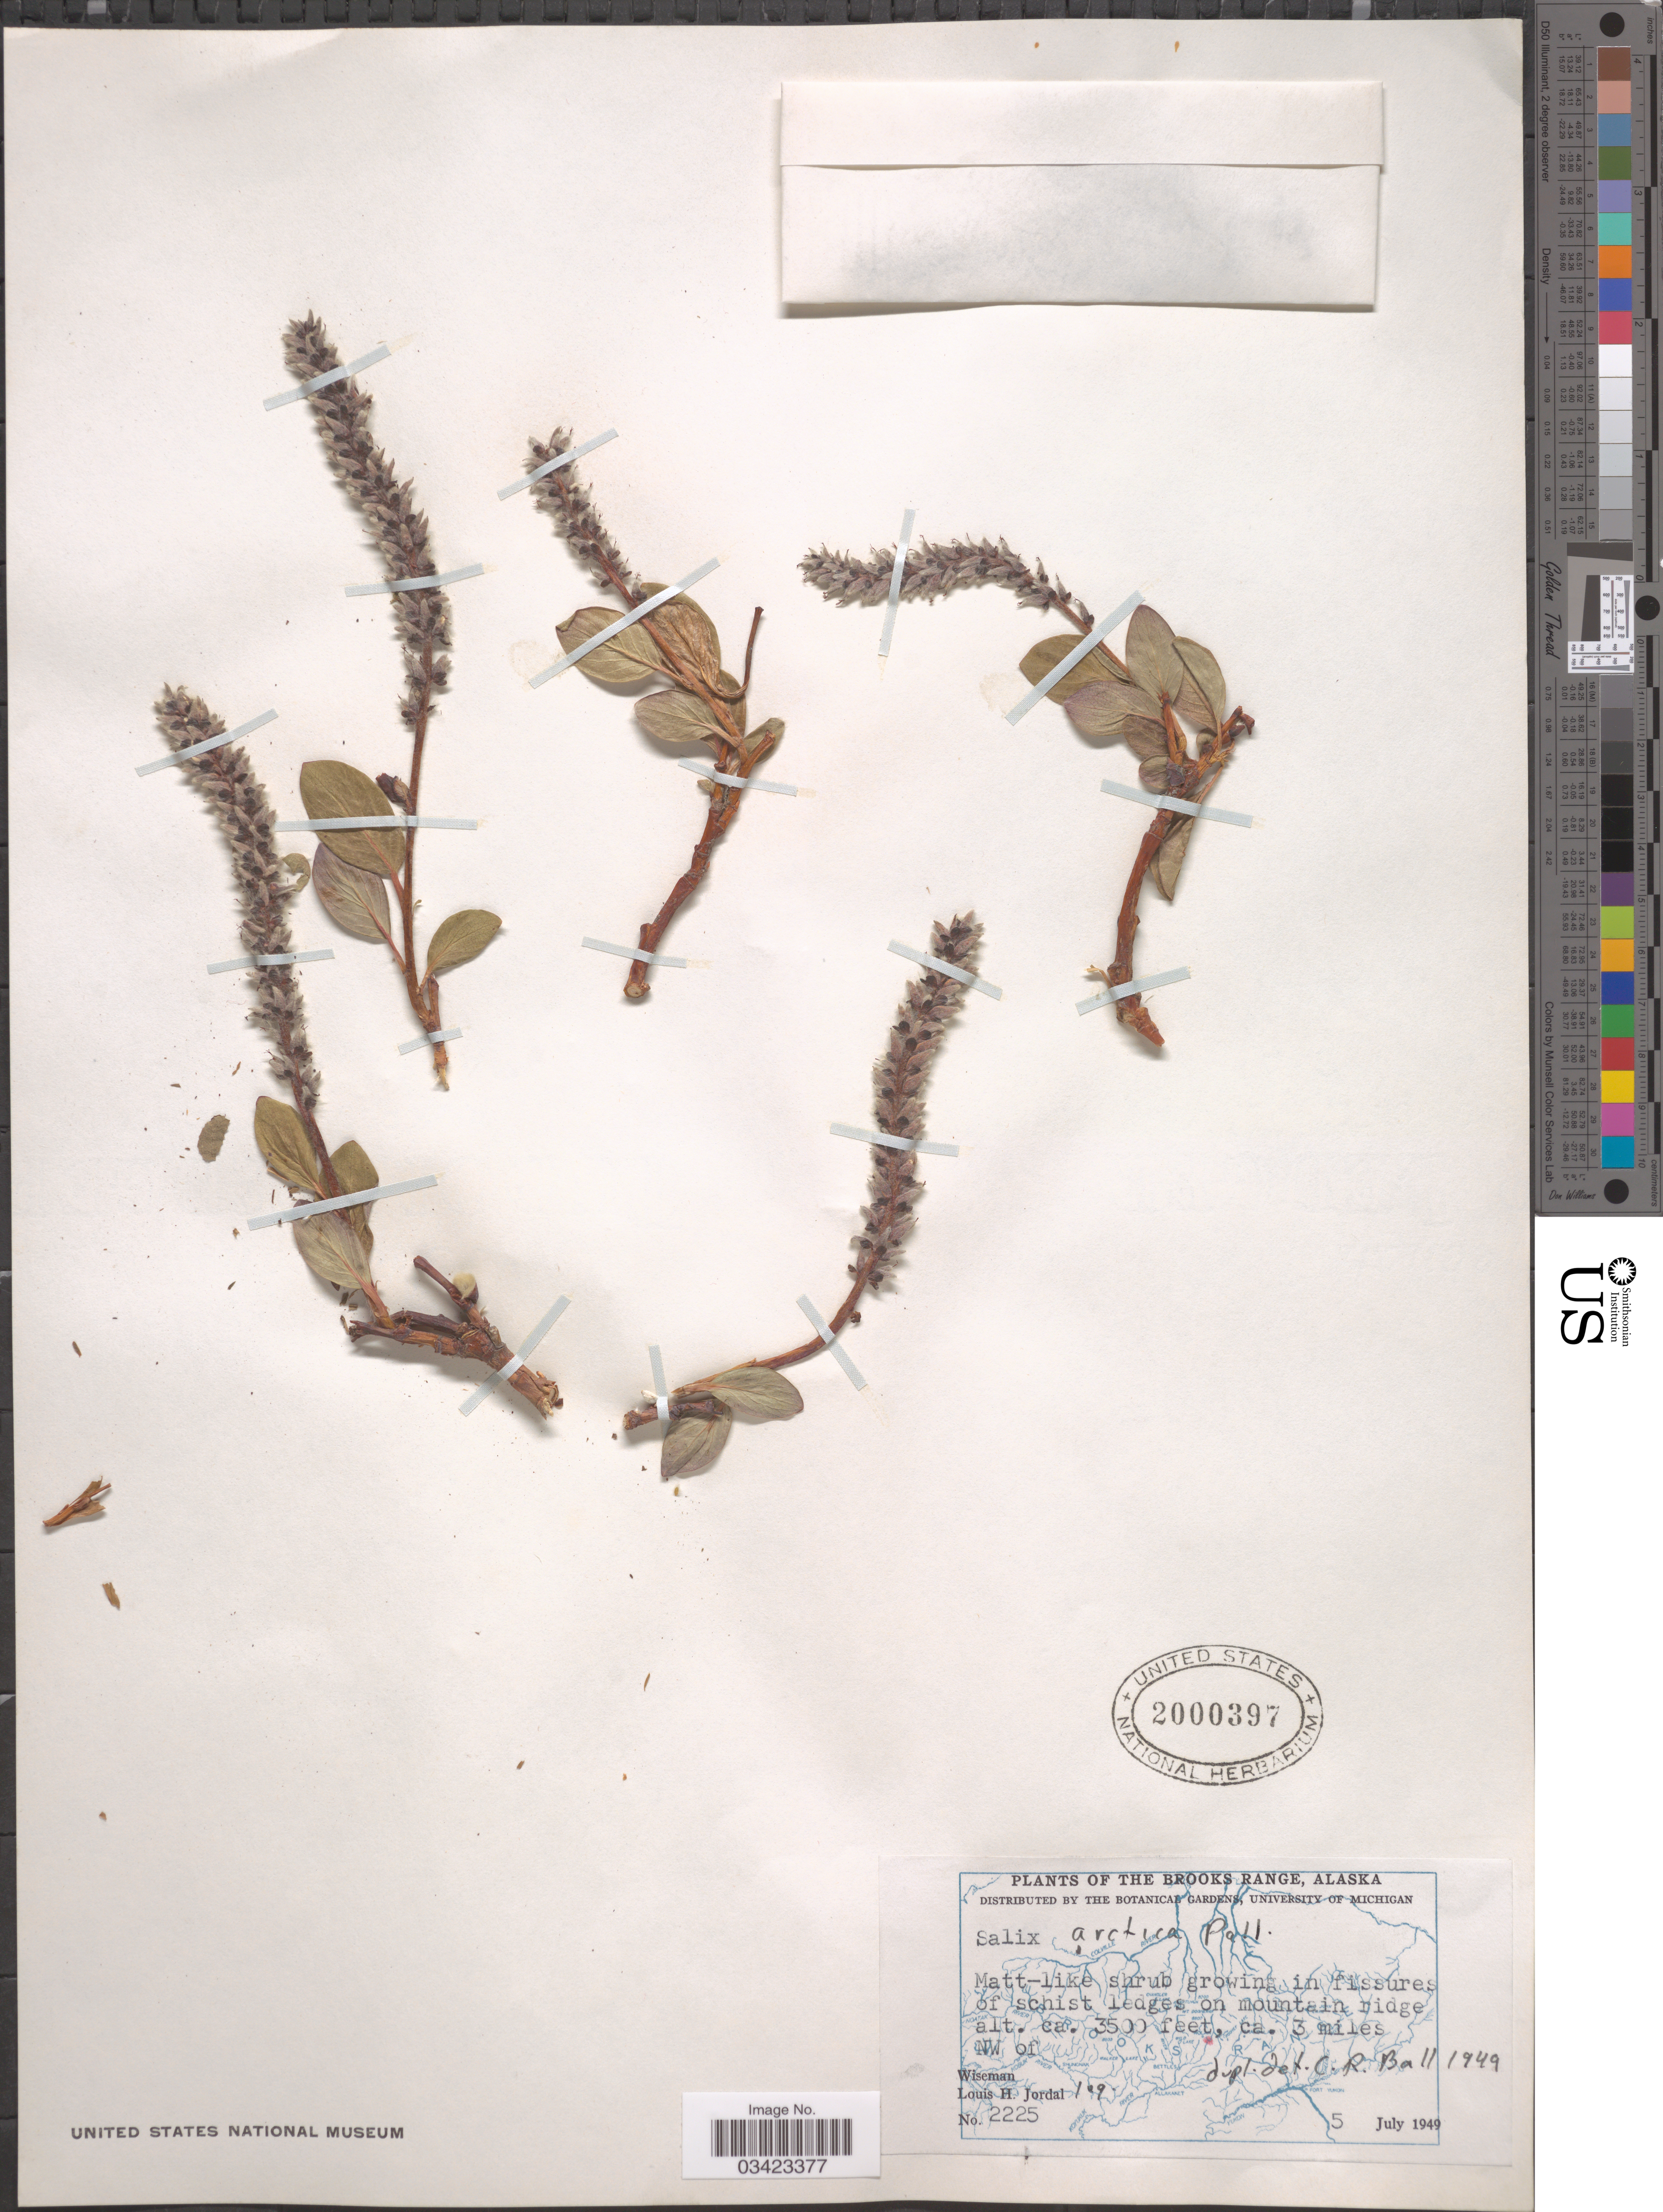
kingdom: Plantae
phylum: Tracheophyta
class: Magnoliopsida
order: Malpighiales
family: Salicaceae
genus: Salix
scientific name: Salix arctica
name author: Pall.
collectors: L. Jordal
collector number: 2225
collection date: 1949-07-05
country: United States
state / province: Alaska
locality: The Brooks Range. Ca. 3 miles NW of Wiseman.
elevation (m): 1067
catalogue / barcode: US 2000397